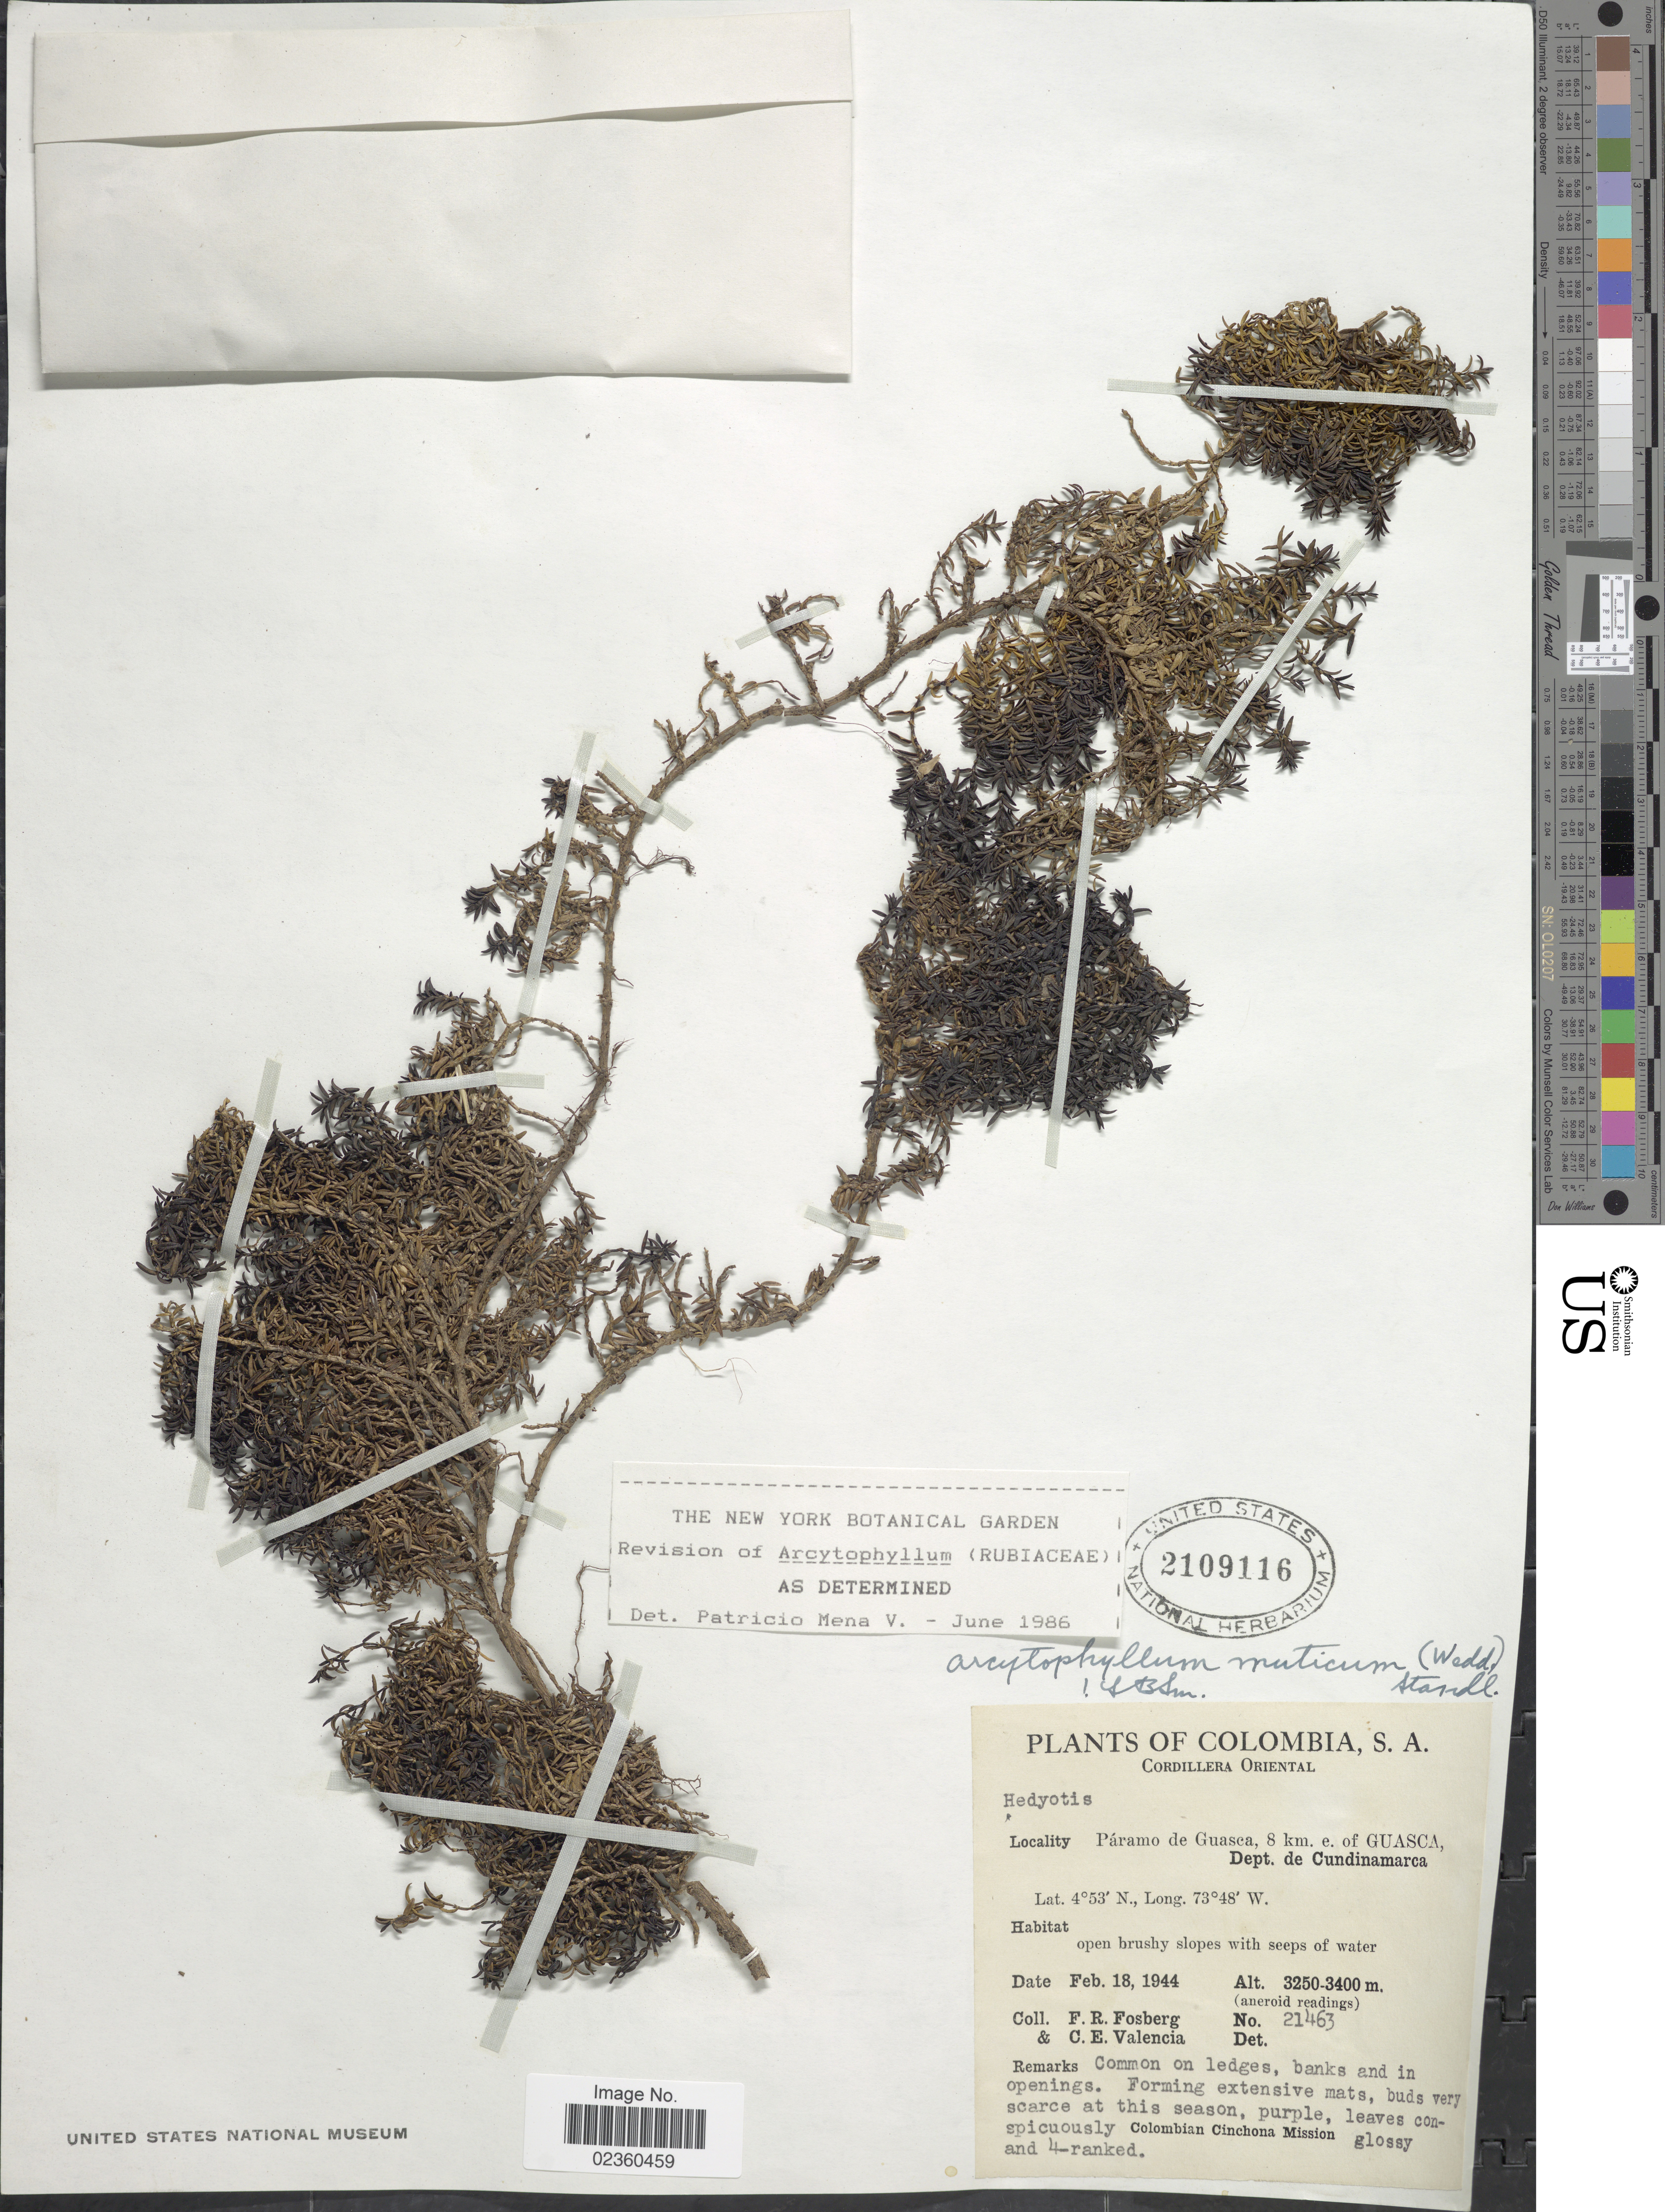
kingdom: Plantae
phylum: Tracheophyta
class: Magnoliopsida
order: Gentianales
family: Rubiaceae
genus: Arcytophyllum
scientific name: Arcytophyllum muticum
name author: (Wedd.) Standl.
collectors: F. R. Fosberg & C. Valencia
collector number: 21463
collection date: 1944-02-18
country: Colombia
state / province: Cundinamarca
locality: Cordillera Oriental, Páramo de Guasca, 8 km e. of Guasca, Dept. de Cundinamarca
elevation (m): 3250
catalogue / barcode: US 2109116